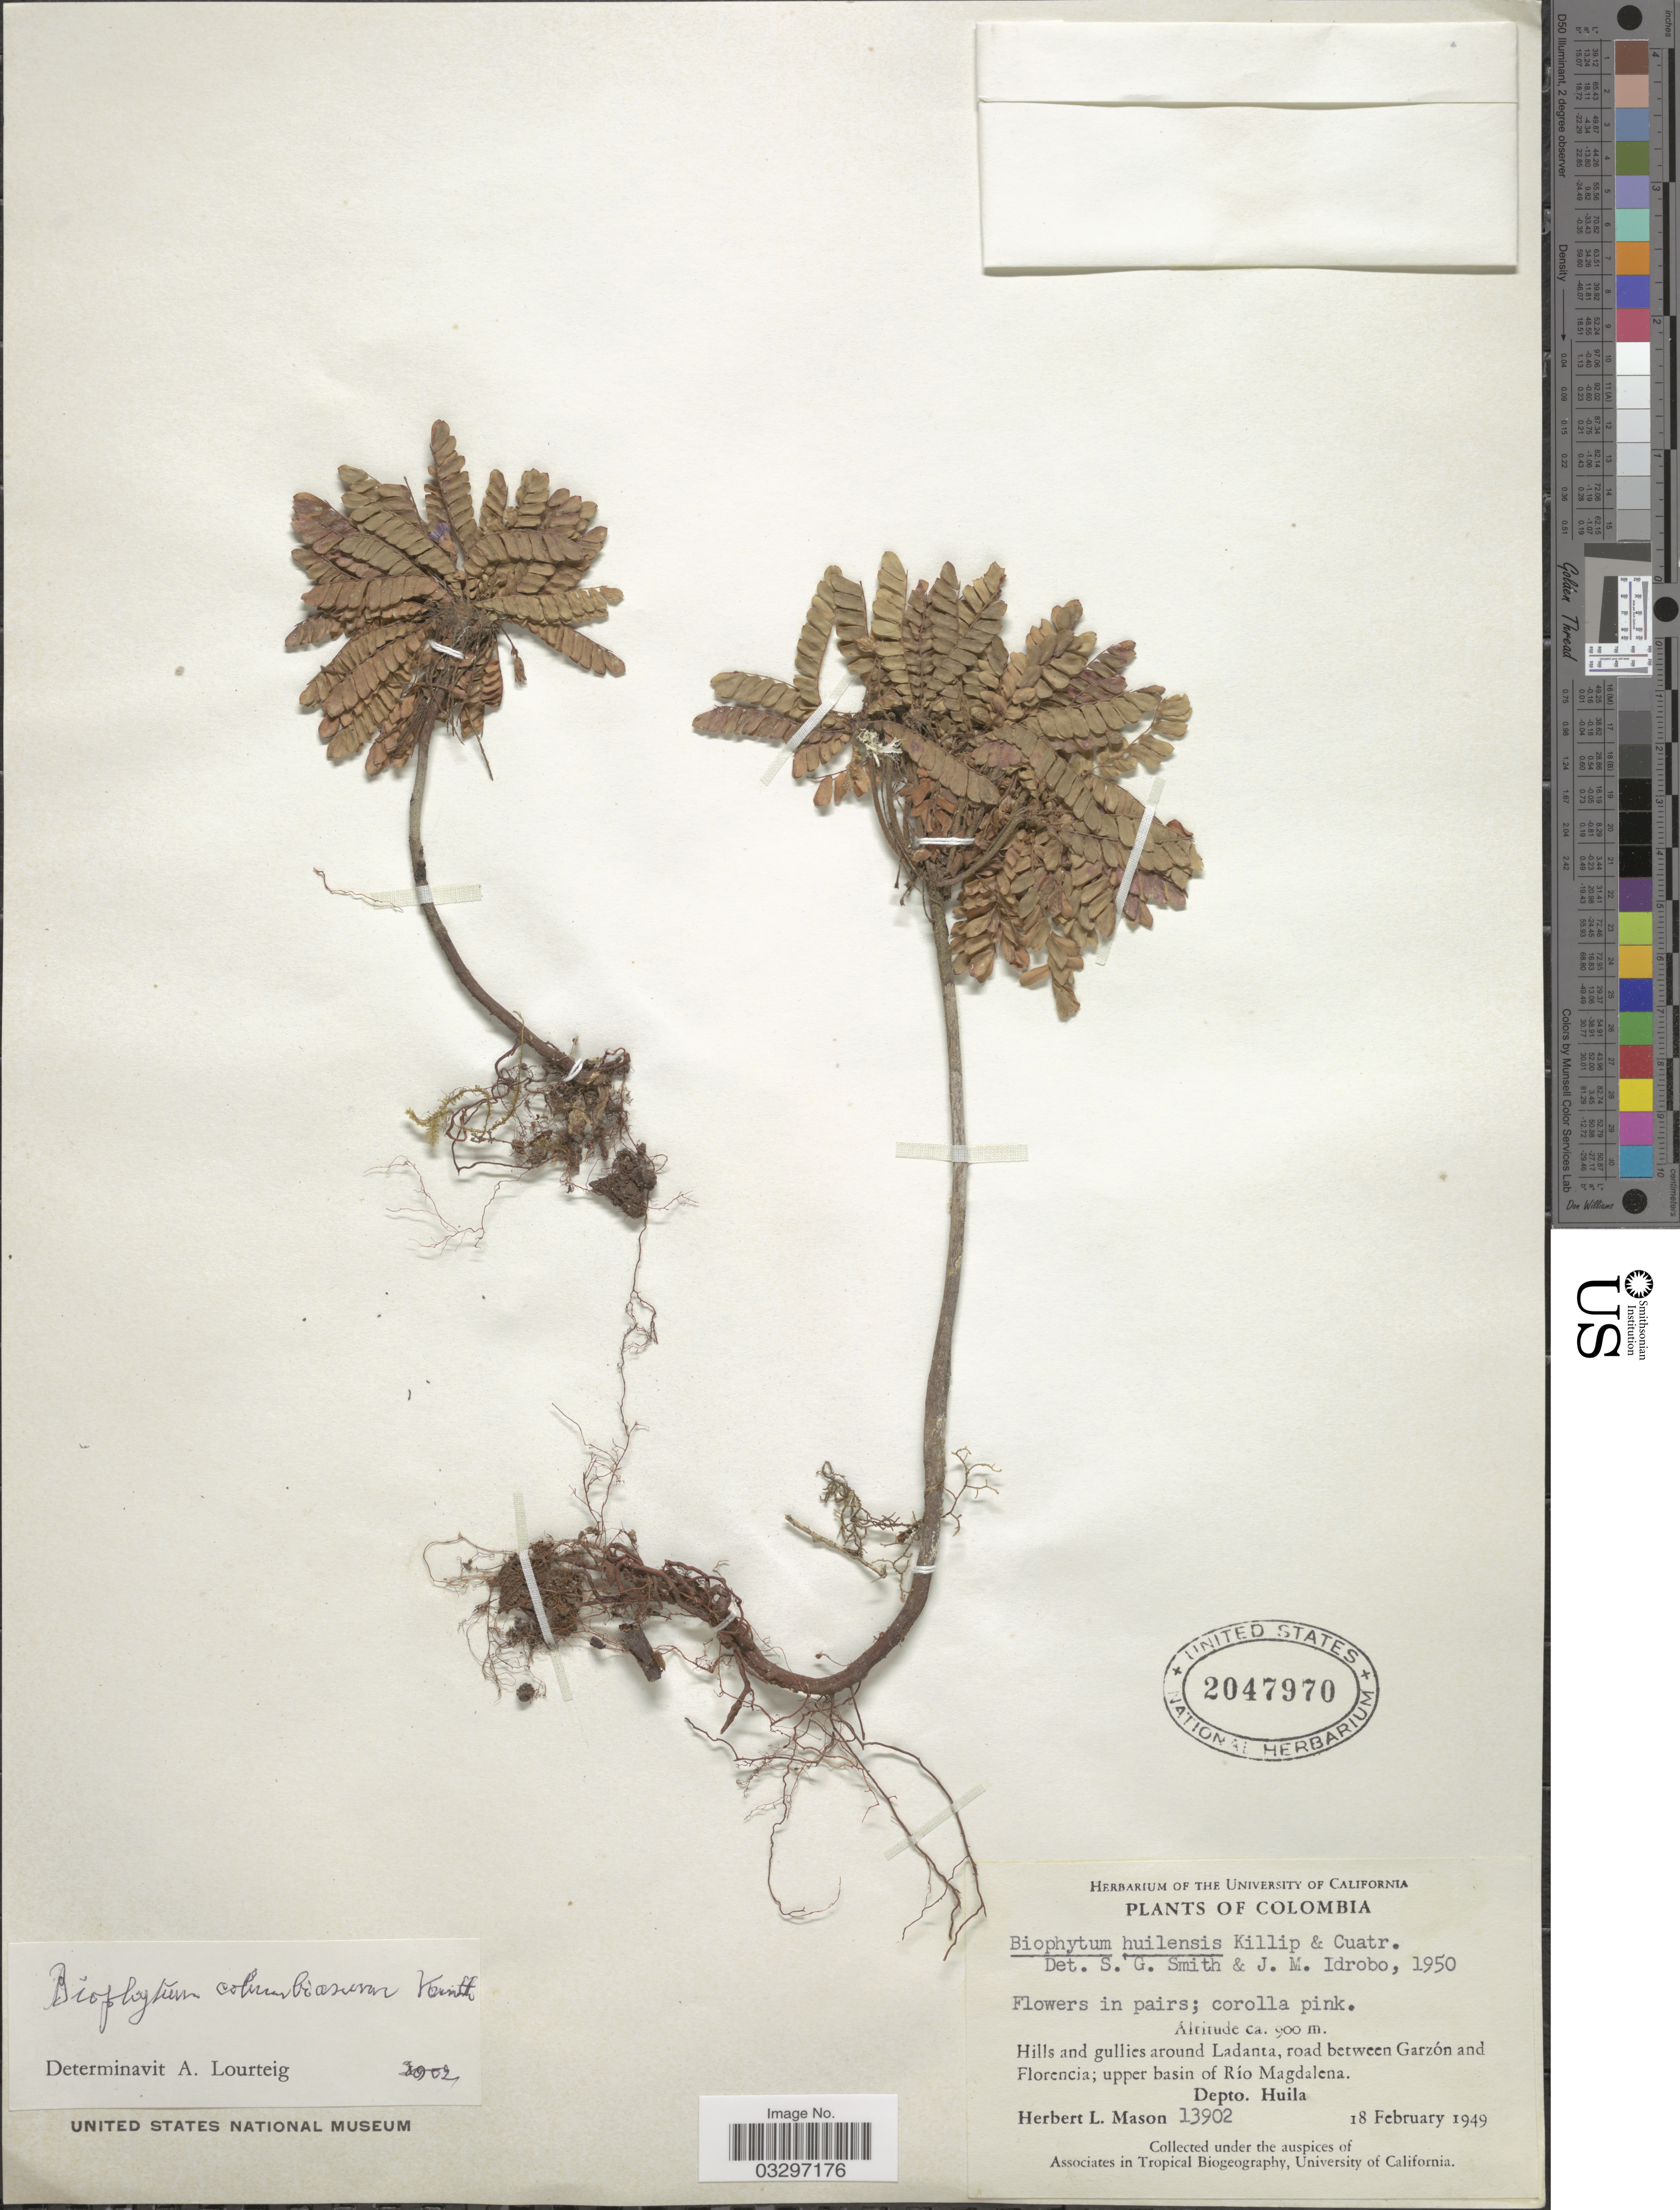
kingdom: Plantae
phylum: Tracheophyta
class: Magnoliopsida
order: Oxalidales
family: Oxalidaceae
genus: Biophytum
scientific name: Biophytum columbianum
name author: Knuth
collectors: H. L. Mason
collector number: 13902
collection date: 1949-02-18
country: Colombia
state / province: Huila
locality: Hills and gullies around Ladanta, road between Garzón and Florencia; upper basin of Río Magdalena, Depto. Huila.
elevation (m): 900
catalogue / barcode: US 2047970